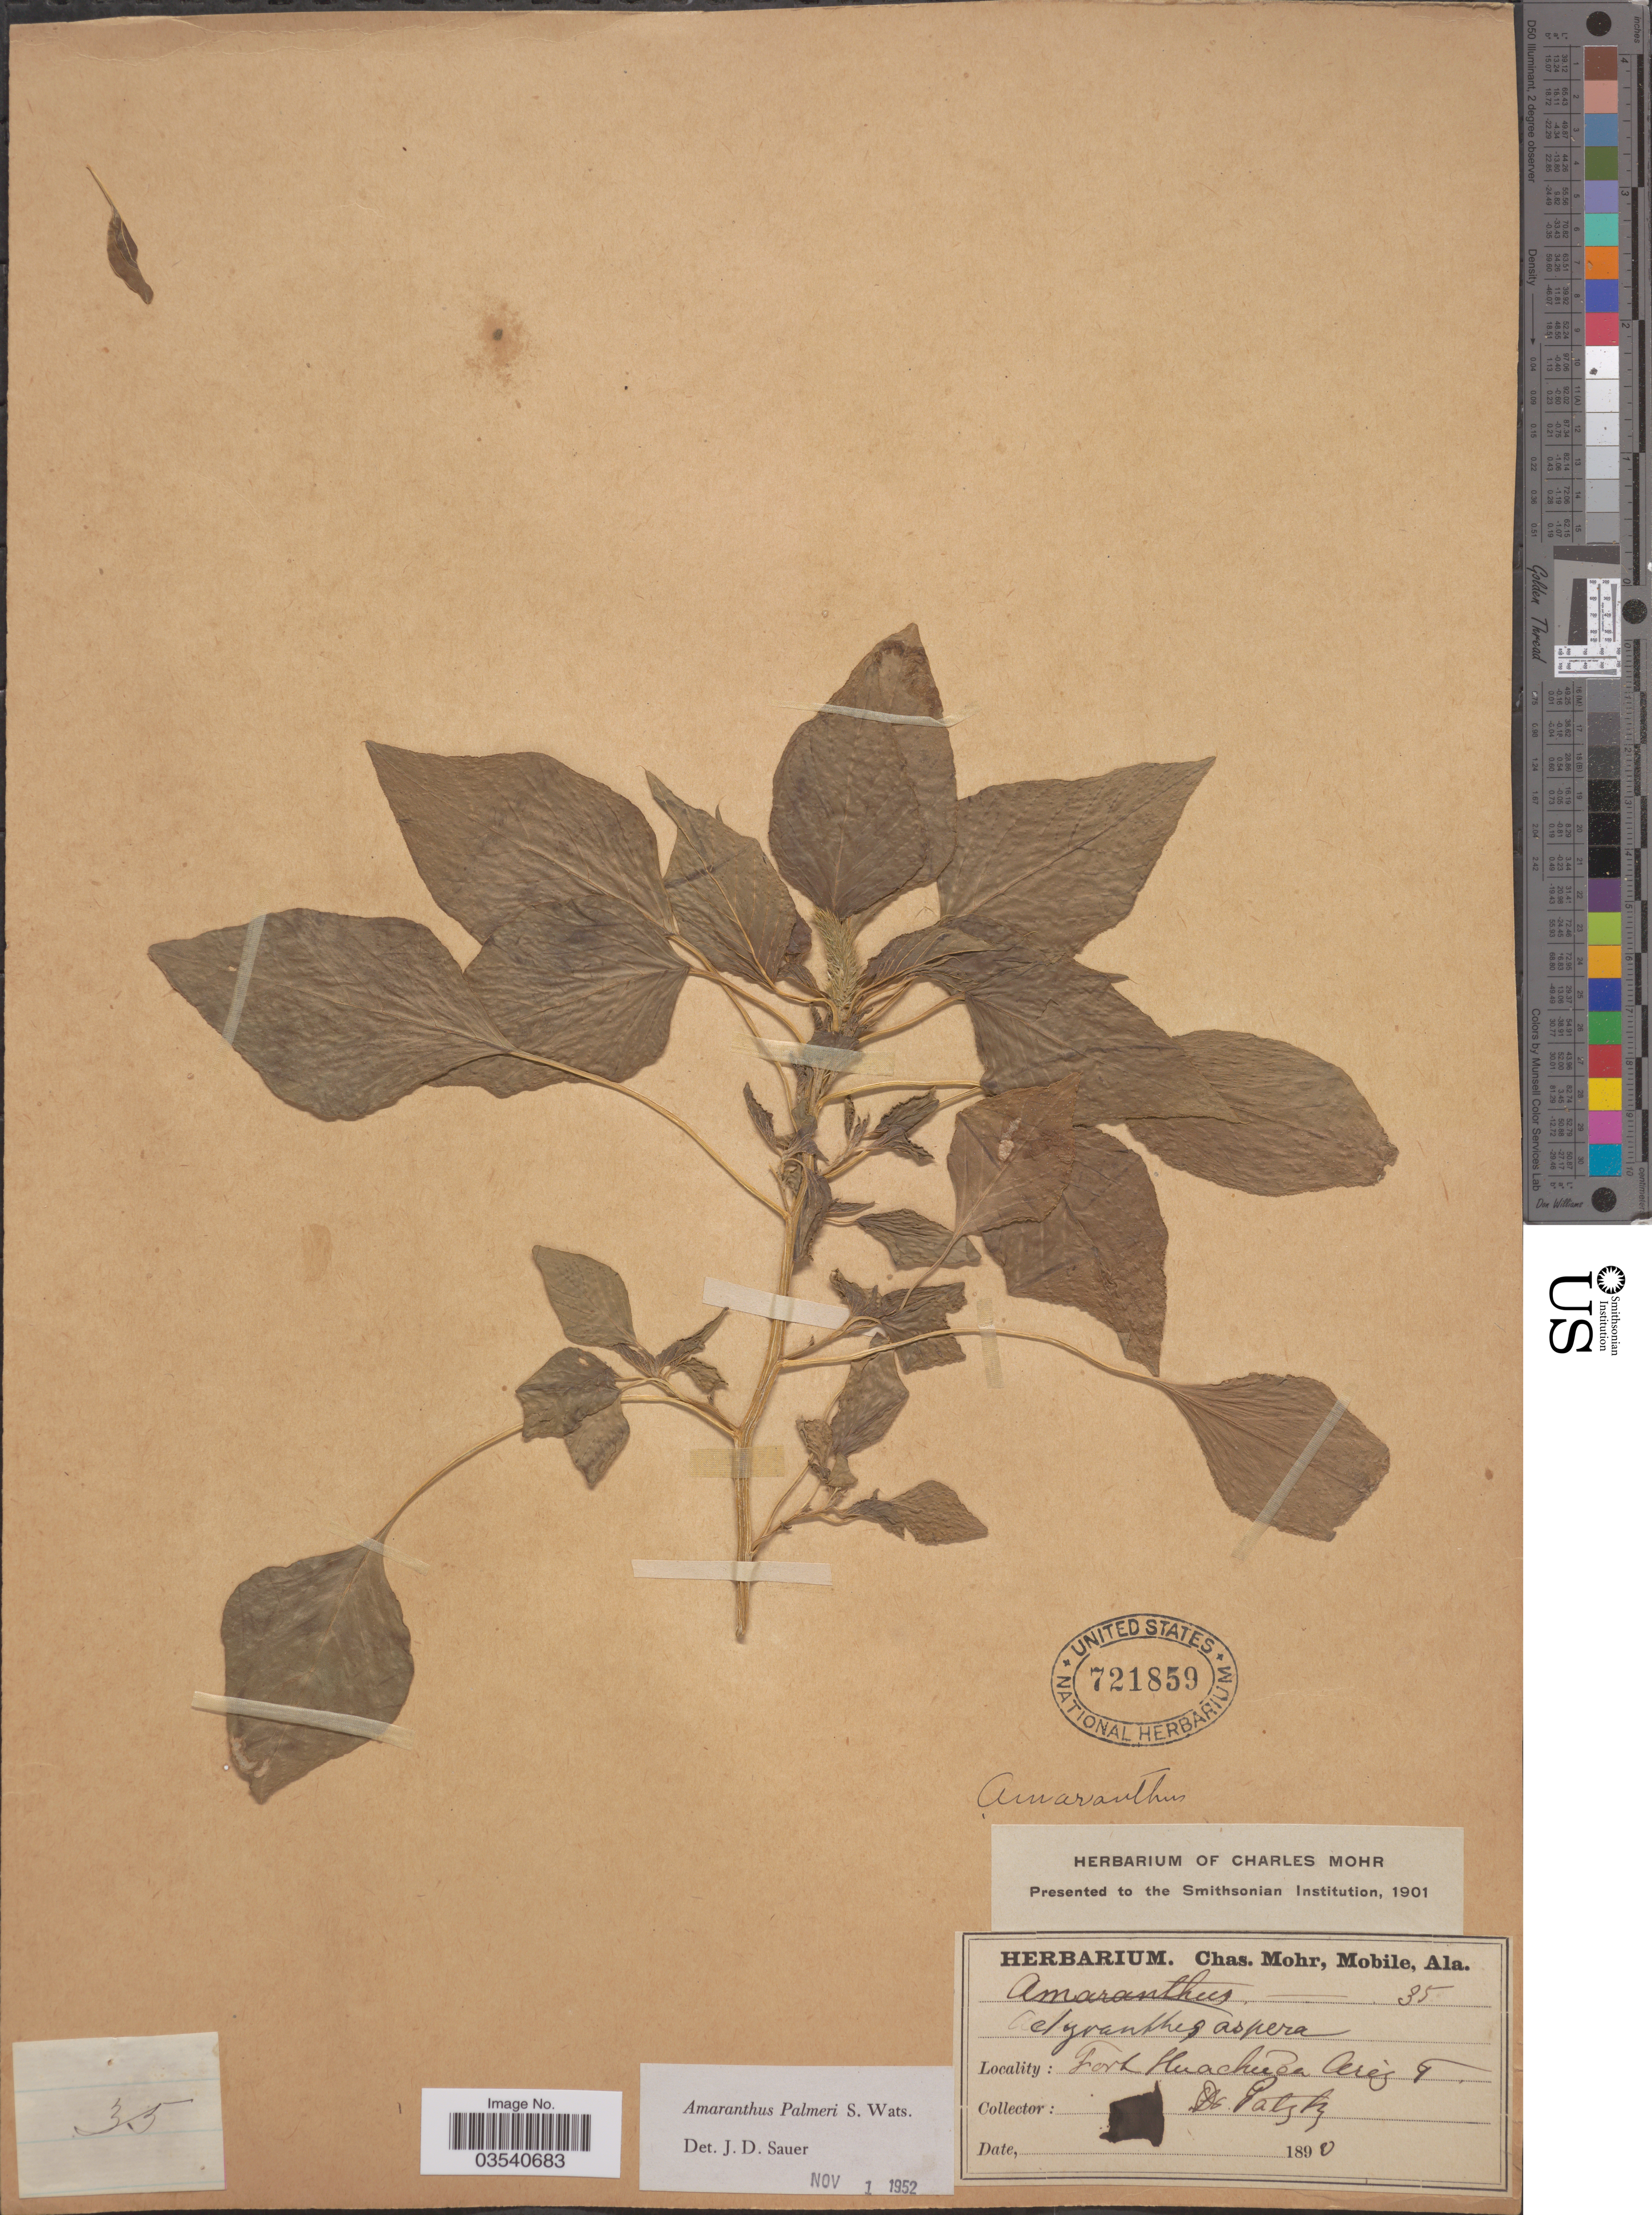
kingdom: Plantae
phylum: Tracheophyta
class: Magnoliopsida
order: Caryophyllales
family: Amaranthaceae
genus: Amaranthus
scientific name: Amaranthus palmeri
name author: S. Watson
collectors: -. Patzky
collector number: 35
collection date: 1890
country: United States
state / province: Arizona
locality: Fort Huachuca. Ariz T.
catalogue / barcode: US 721859